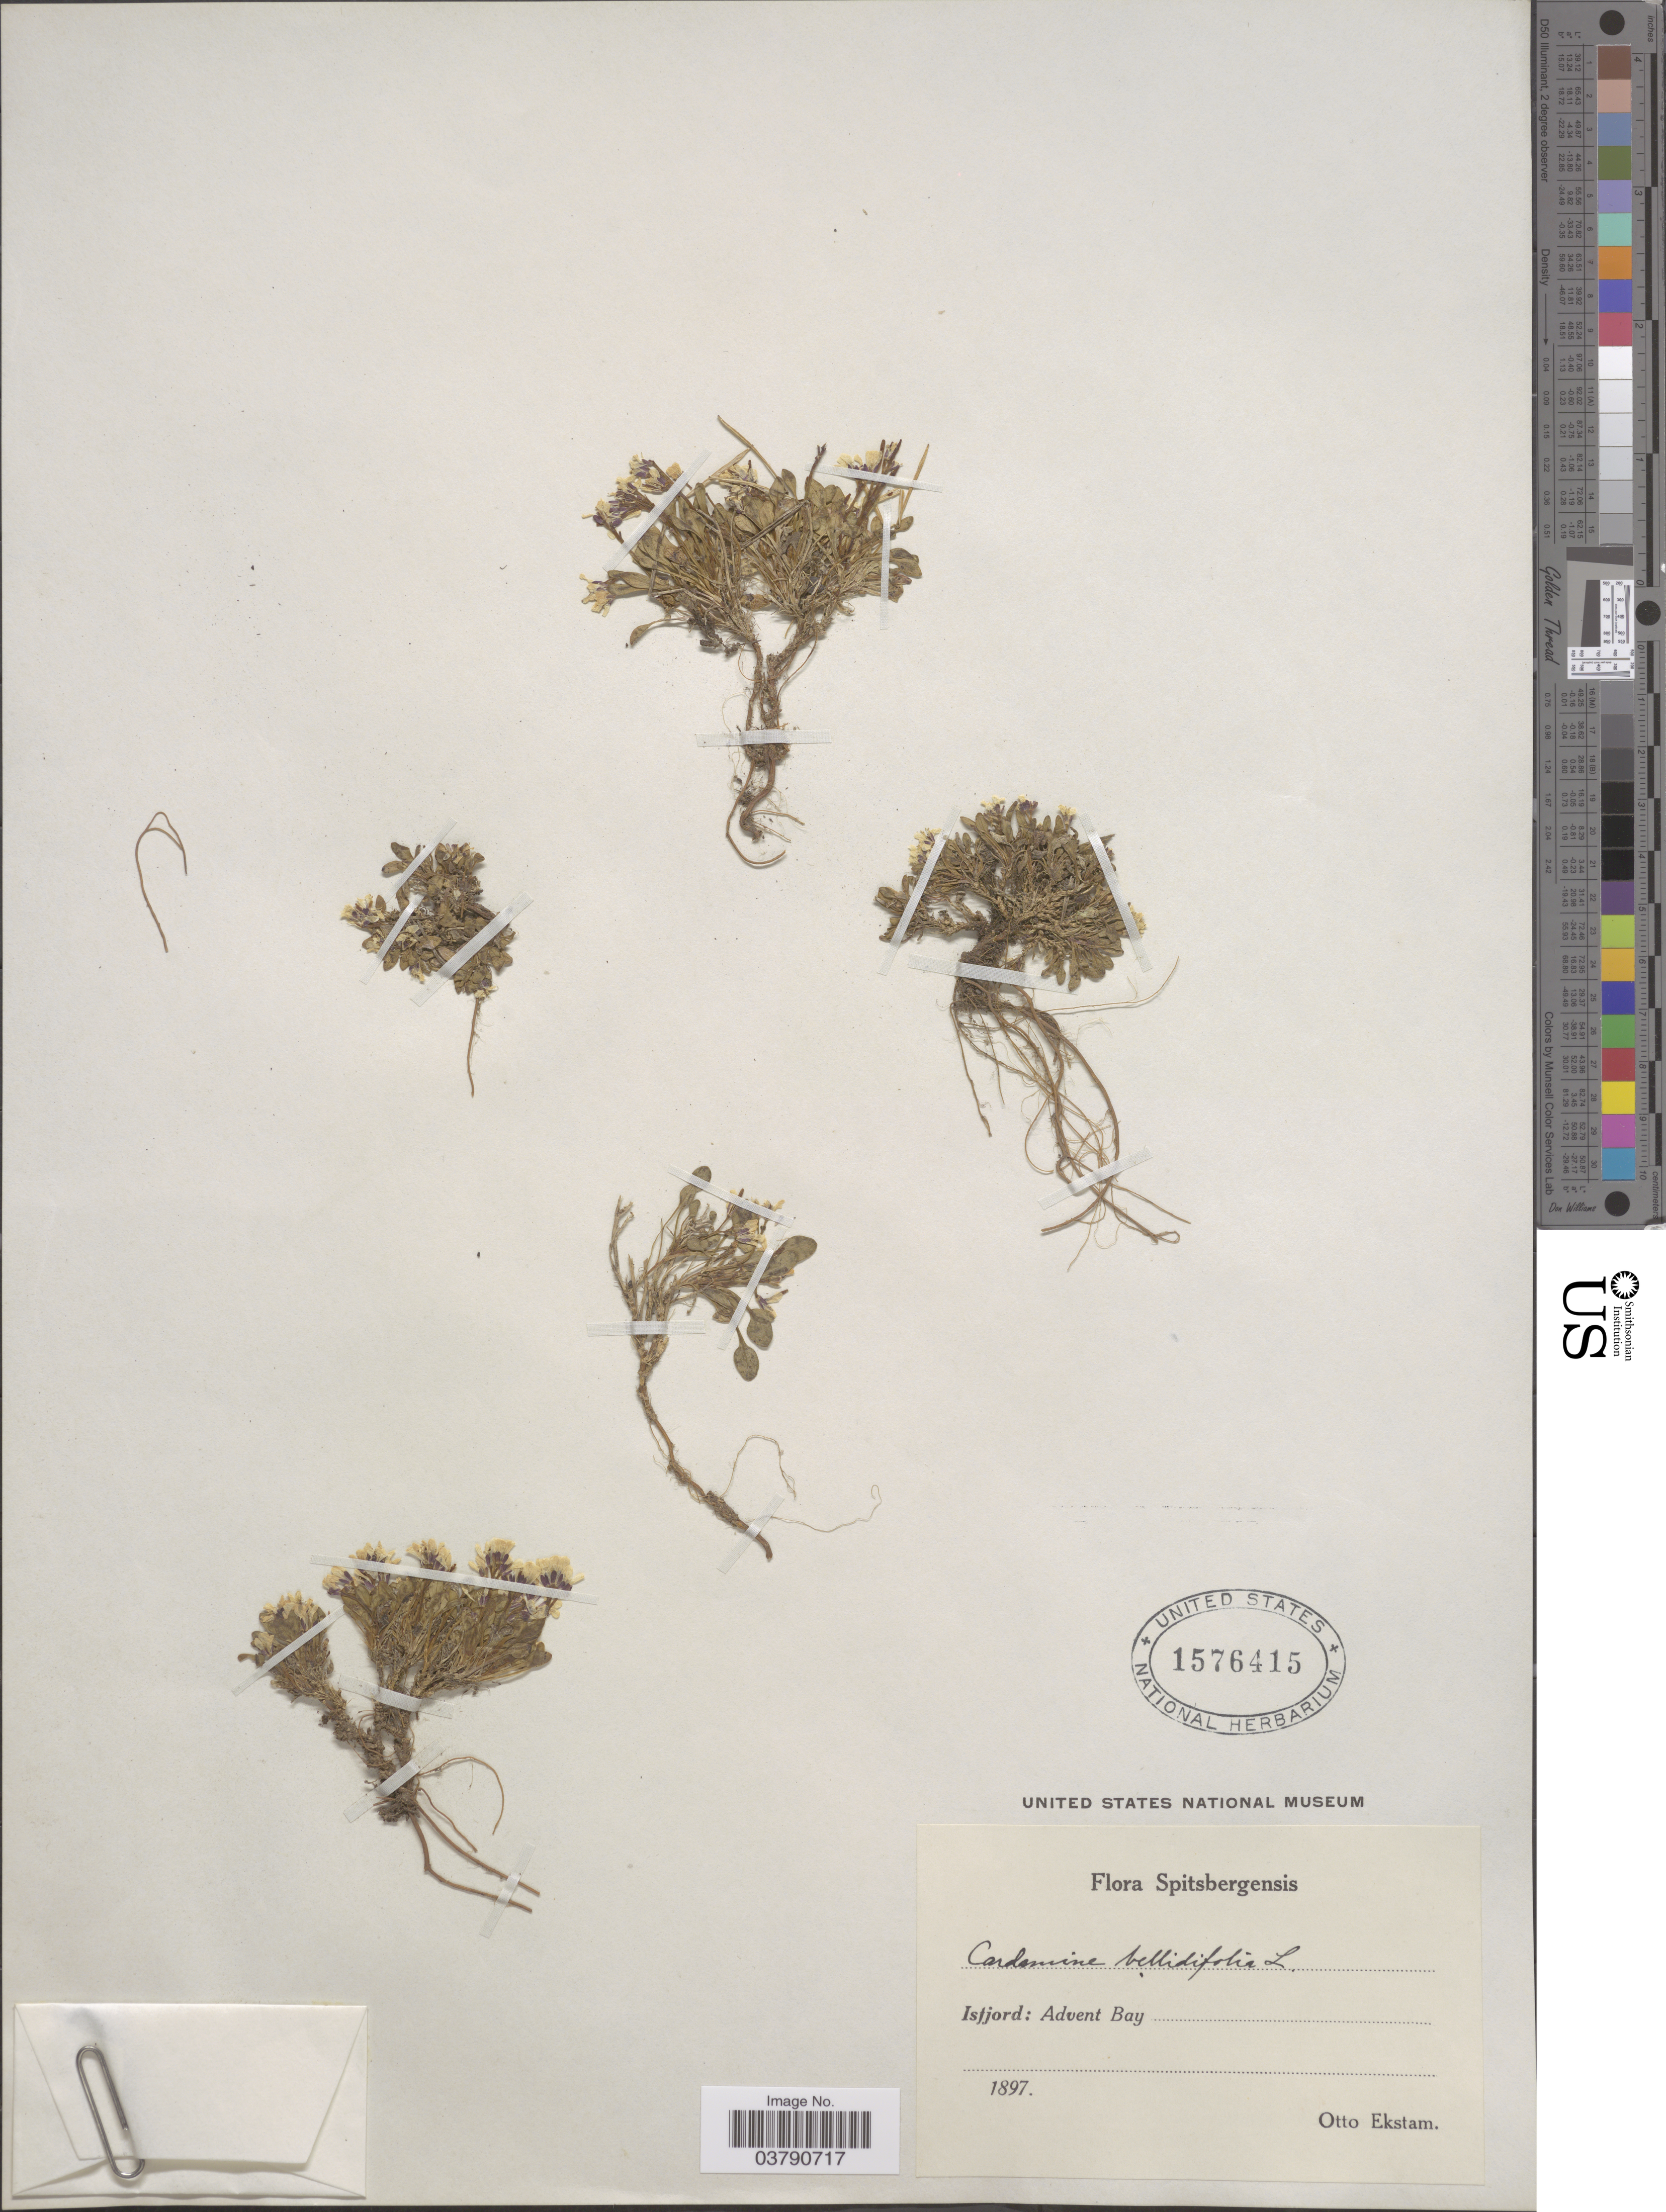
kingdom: Plantae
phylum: Tracheophyta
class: Magnoliopsida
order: Brassicales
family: Brassicaceae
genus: Cardamine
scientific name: Cardamine bellidifolia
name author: L.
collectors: O. Ekstam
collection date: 1897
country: Norway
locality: Spitsbergensis. Isfjord: Advent Bay.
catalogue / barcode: US 1576415